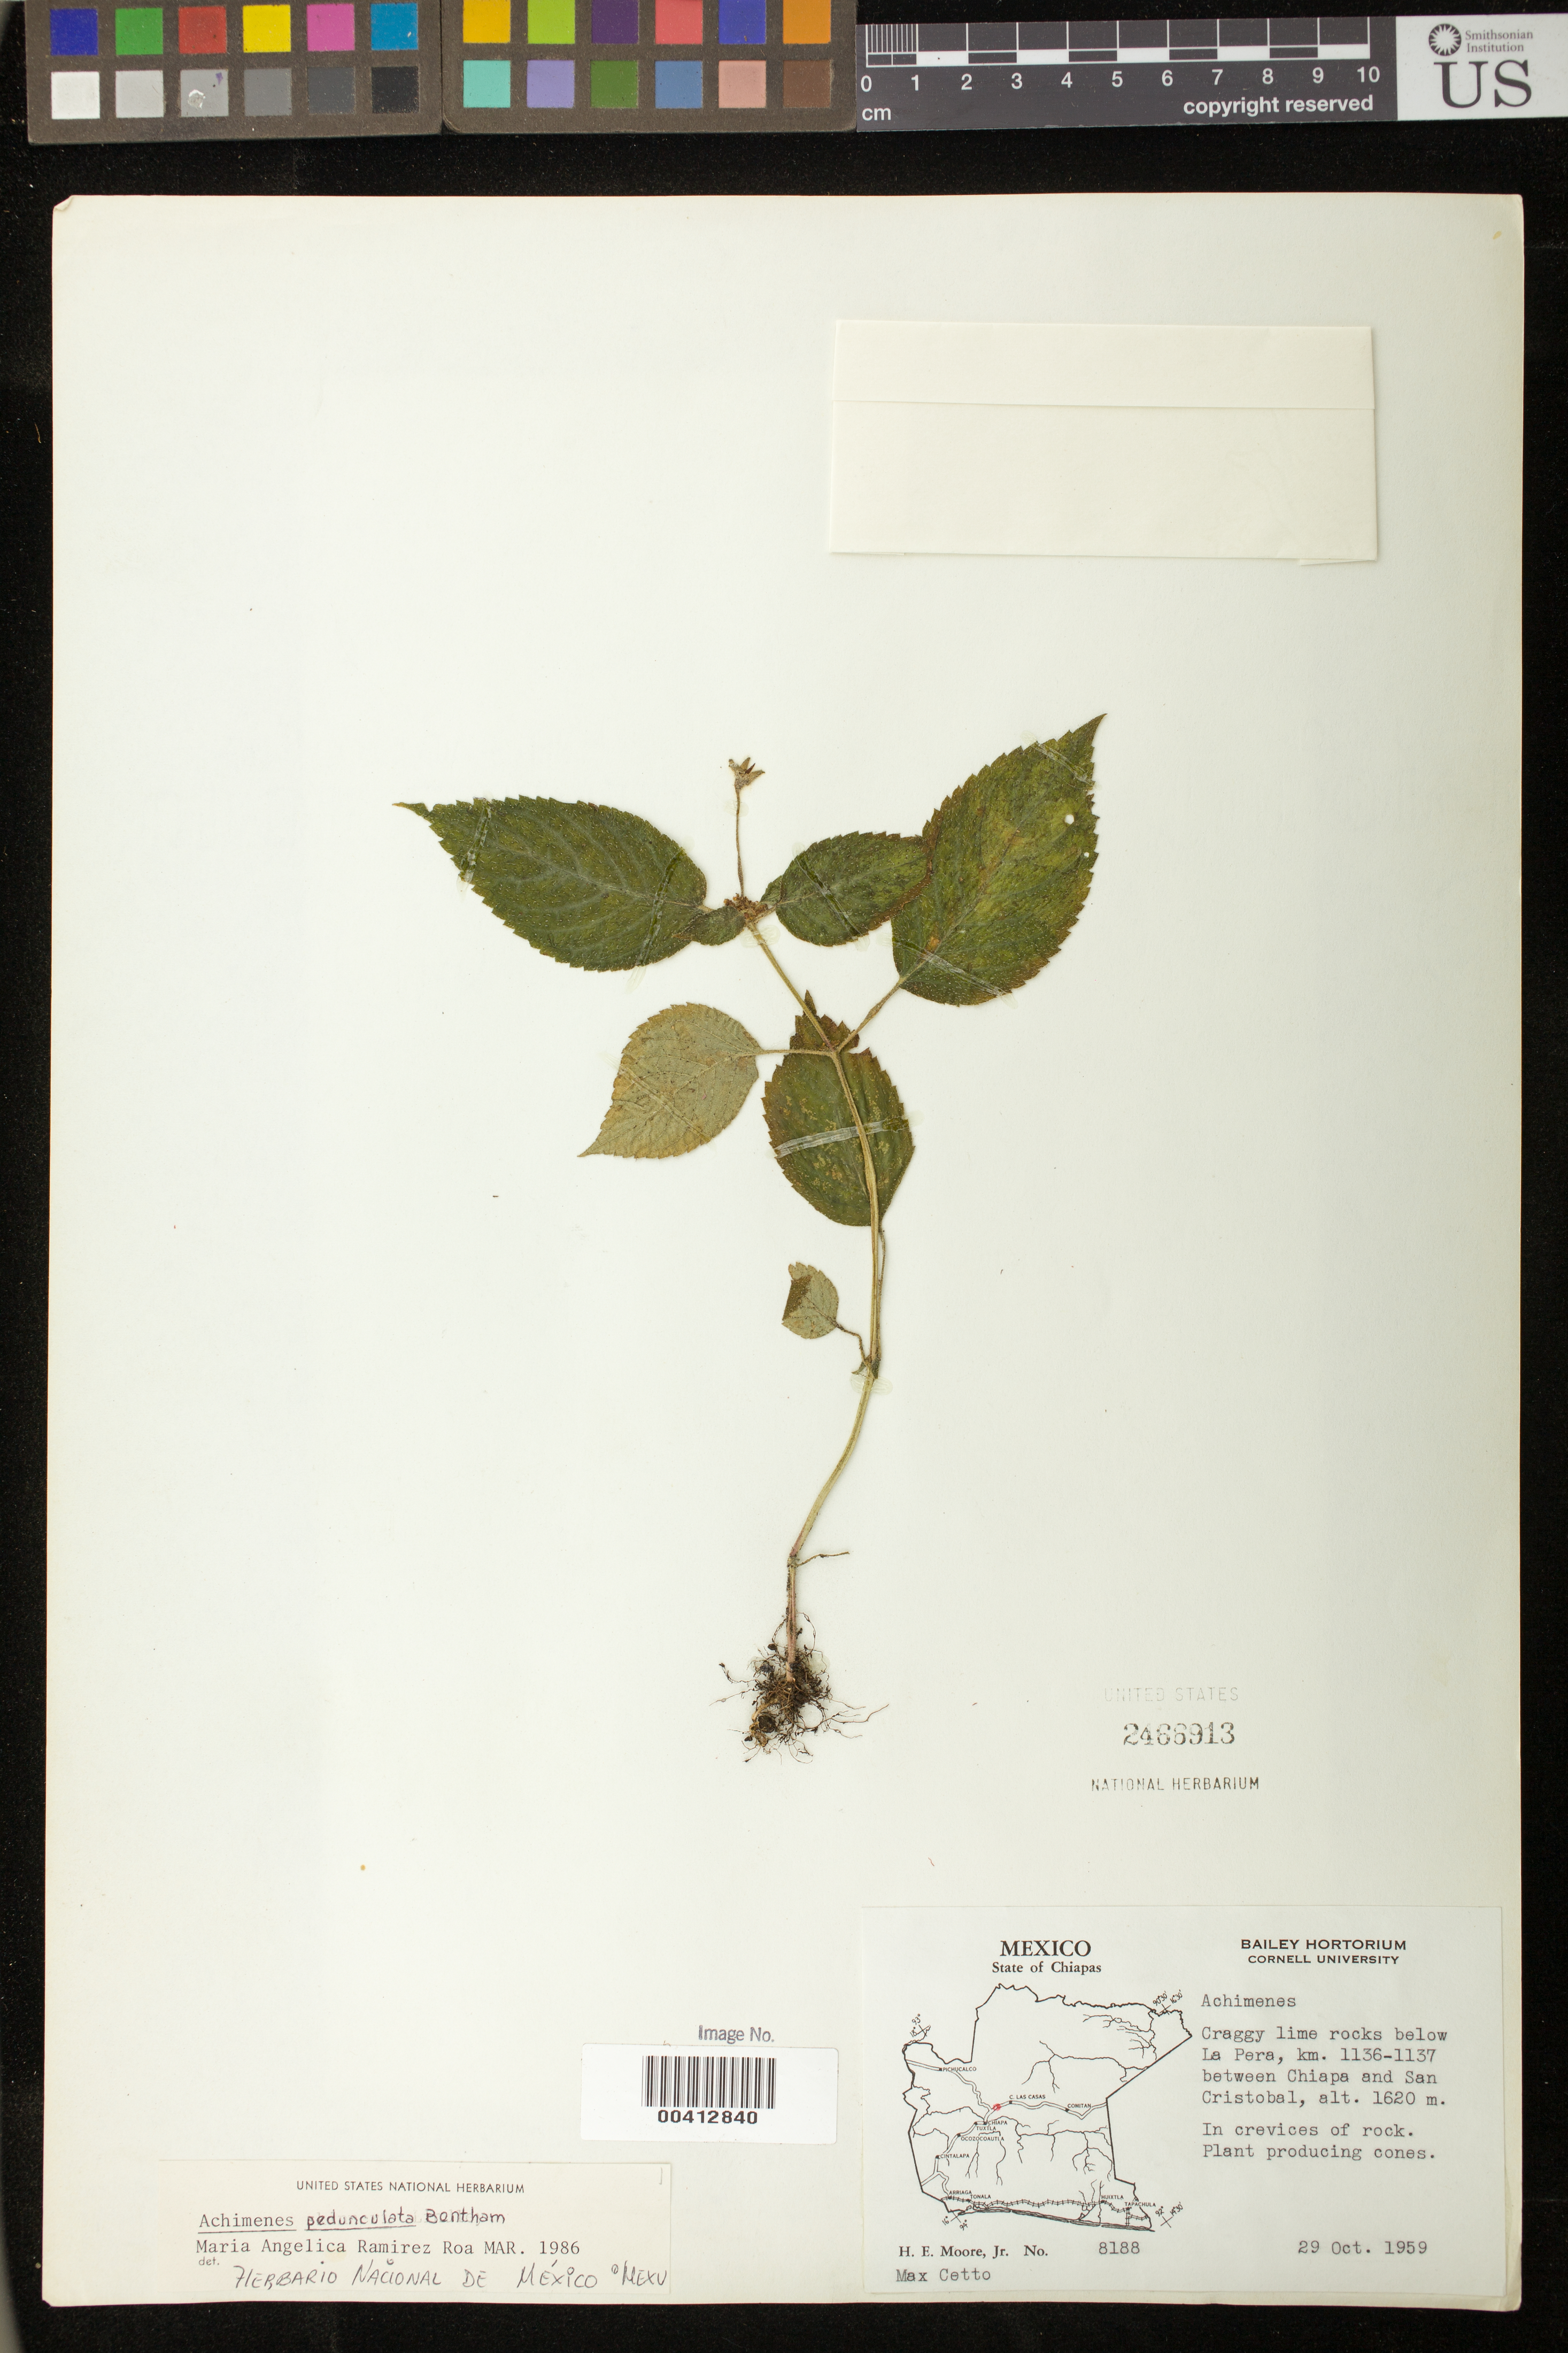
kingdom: Plantae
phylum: Tracheophyta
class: Magnoliopsida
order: Lamiales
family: Gesneriaceae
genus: Achimenes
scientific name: Achimenes pedunculata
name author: Benth.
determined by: Skog, Laurence E.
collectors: H. E. Moore & M. Cetto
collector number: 8188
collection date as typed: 29 Oct 1959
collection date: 1959-10-29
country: Mexico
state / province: Chiapas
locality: Below La Pera, km. 1136-1137 between Chiapa and San Cristobal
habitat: In crevices of rock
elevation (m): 1620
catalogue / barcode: US 2466913